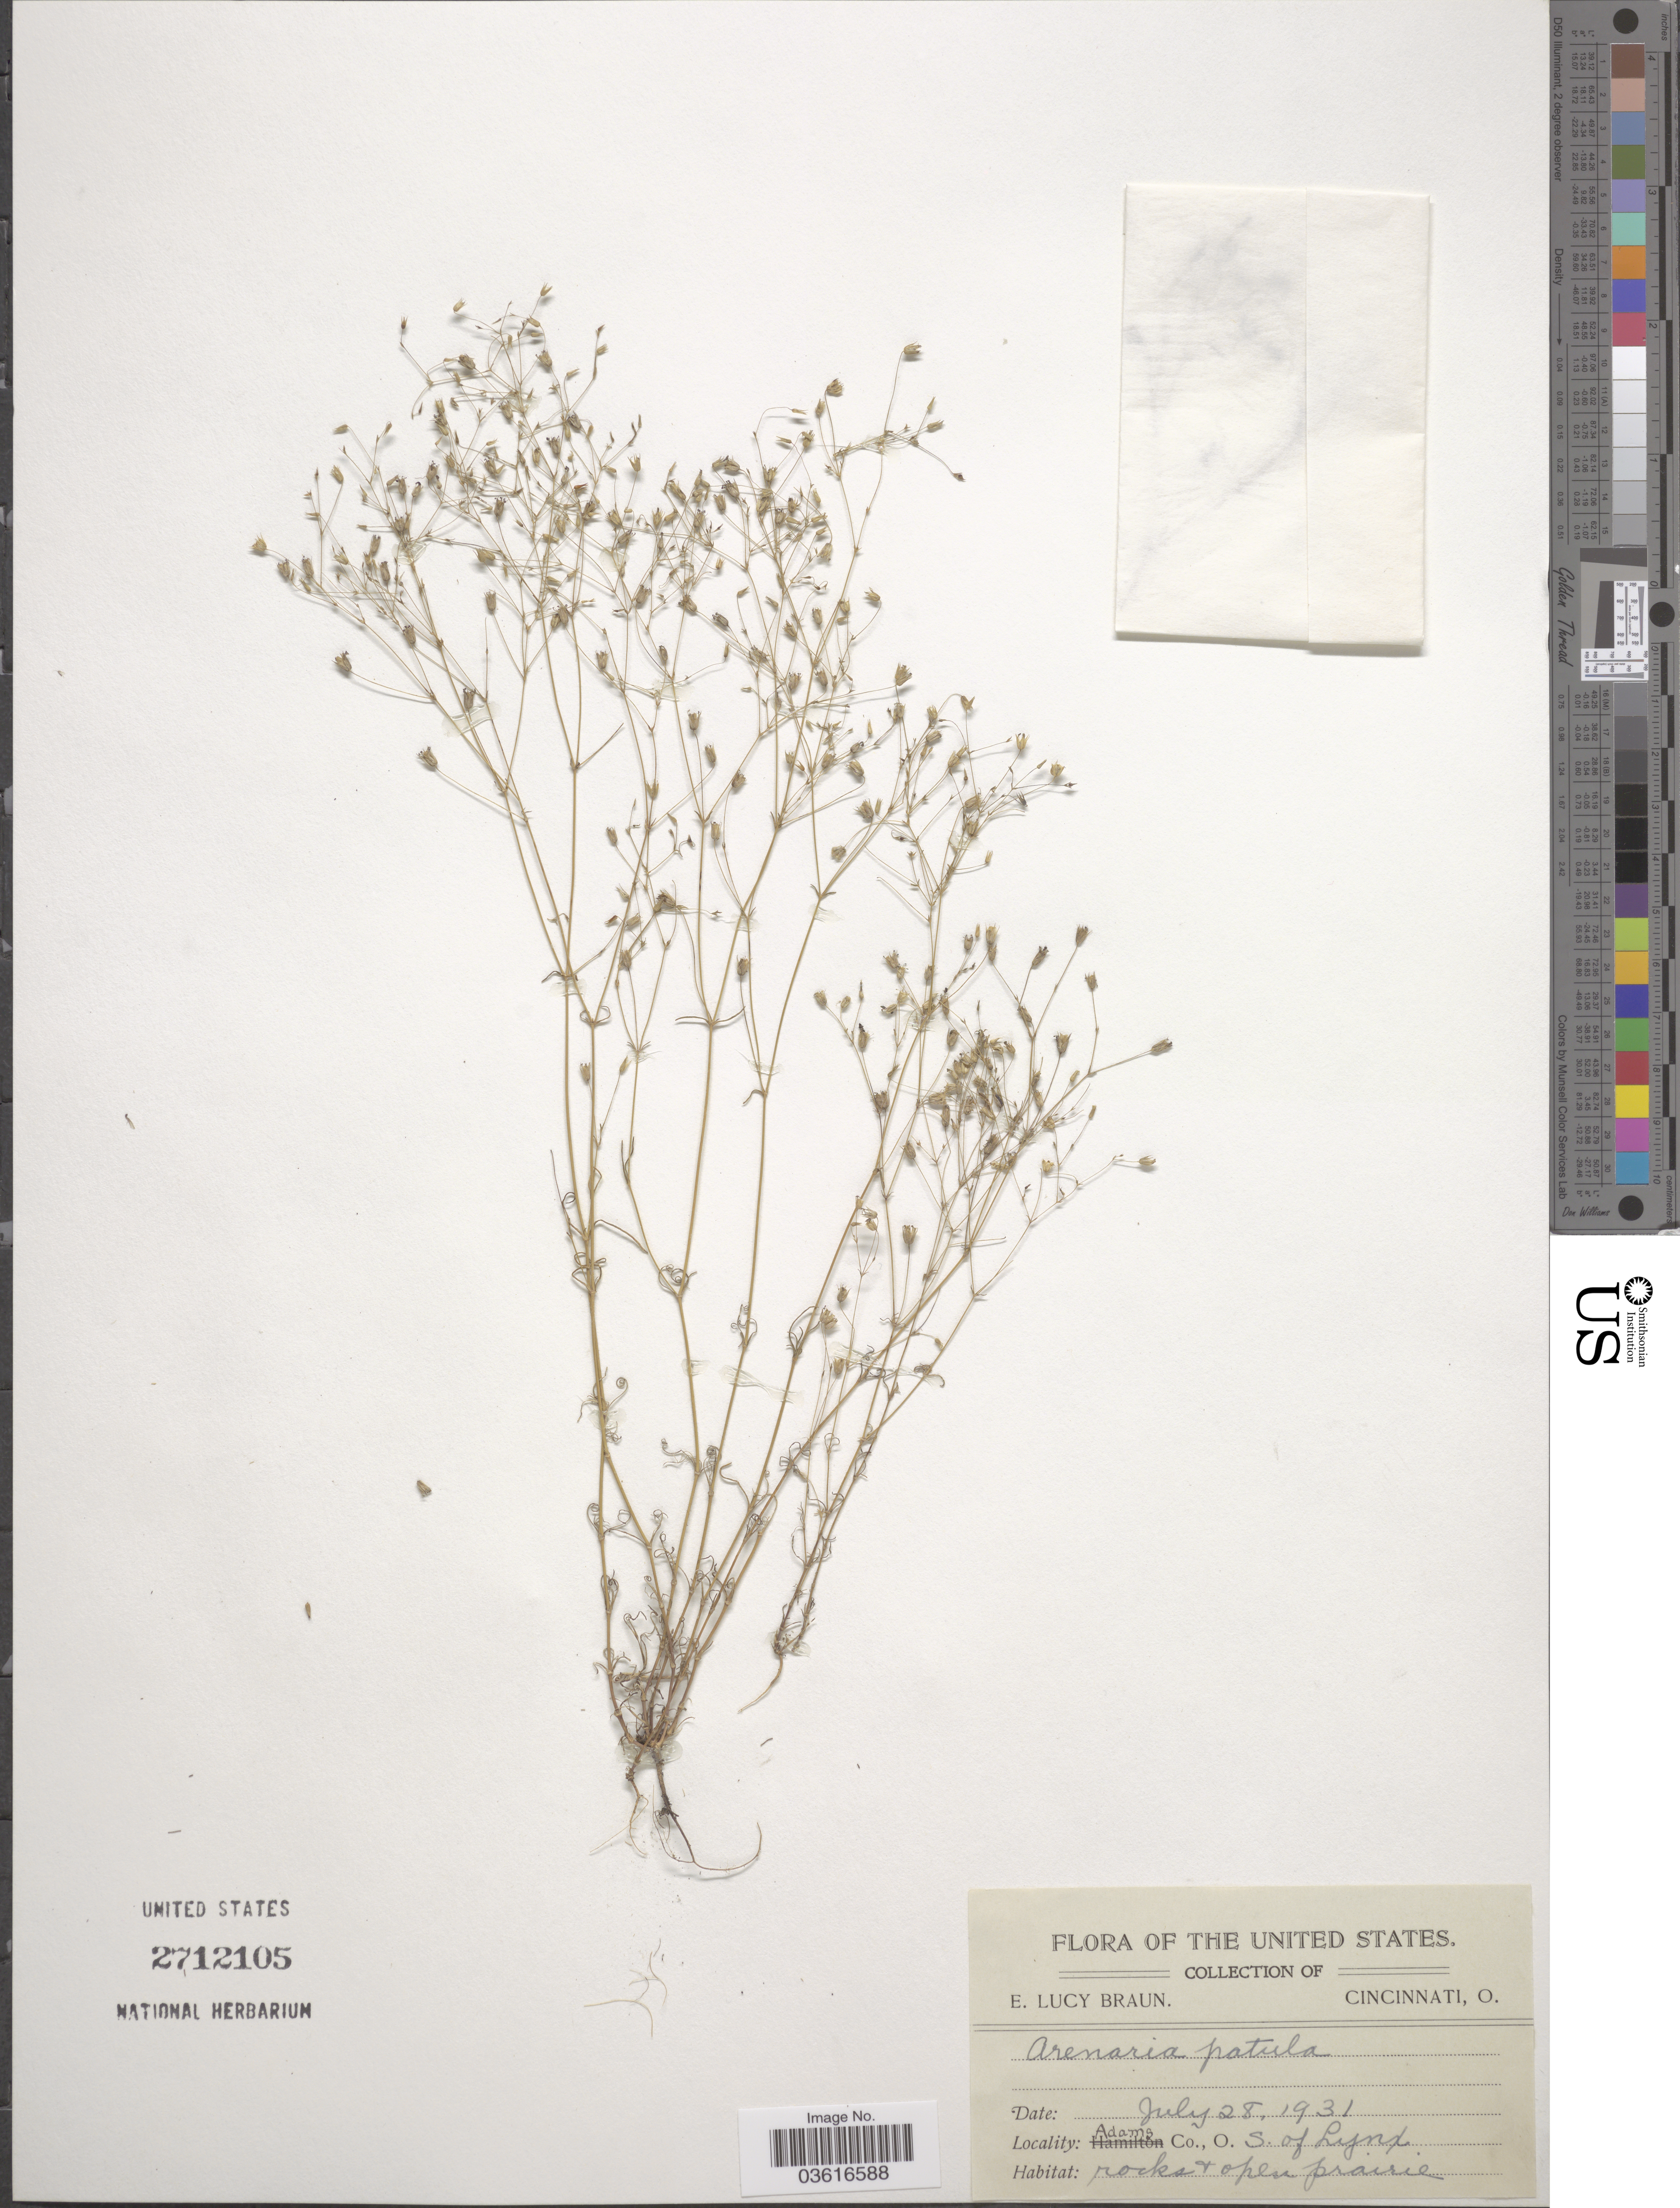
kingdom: Plantae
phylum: Tracheophyta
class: Magnoliopsida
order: Caryophyllales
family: Caryophyllaceae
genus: Minuartia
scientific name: Minuartia patula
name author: (Michx.) Mattf.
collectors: E. L. Braun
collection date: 1931-07-28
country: United States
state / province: Ohio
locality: Adams Co. S. of Lynx.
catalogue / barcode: US 2712105